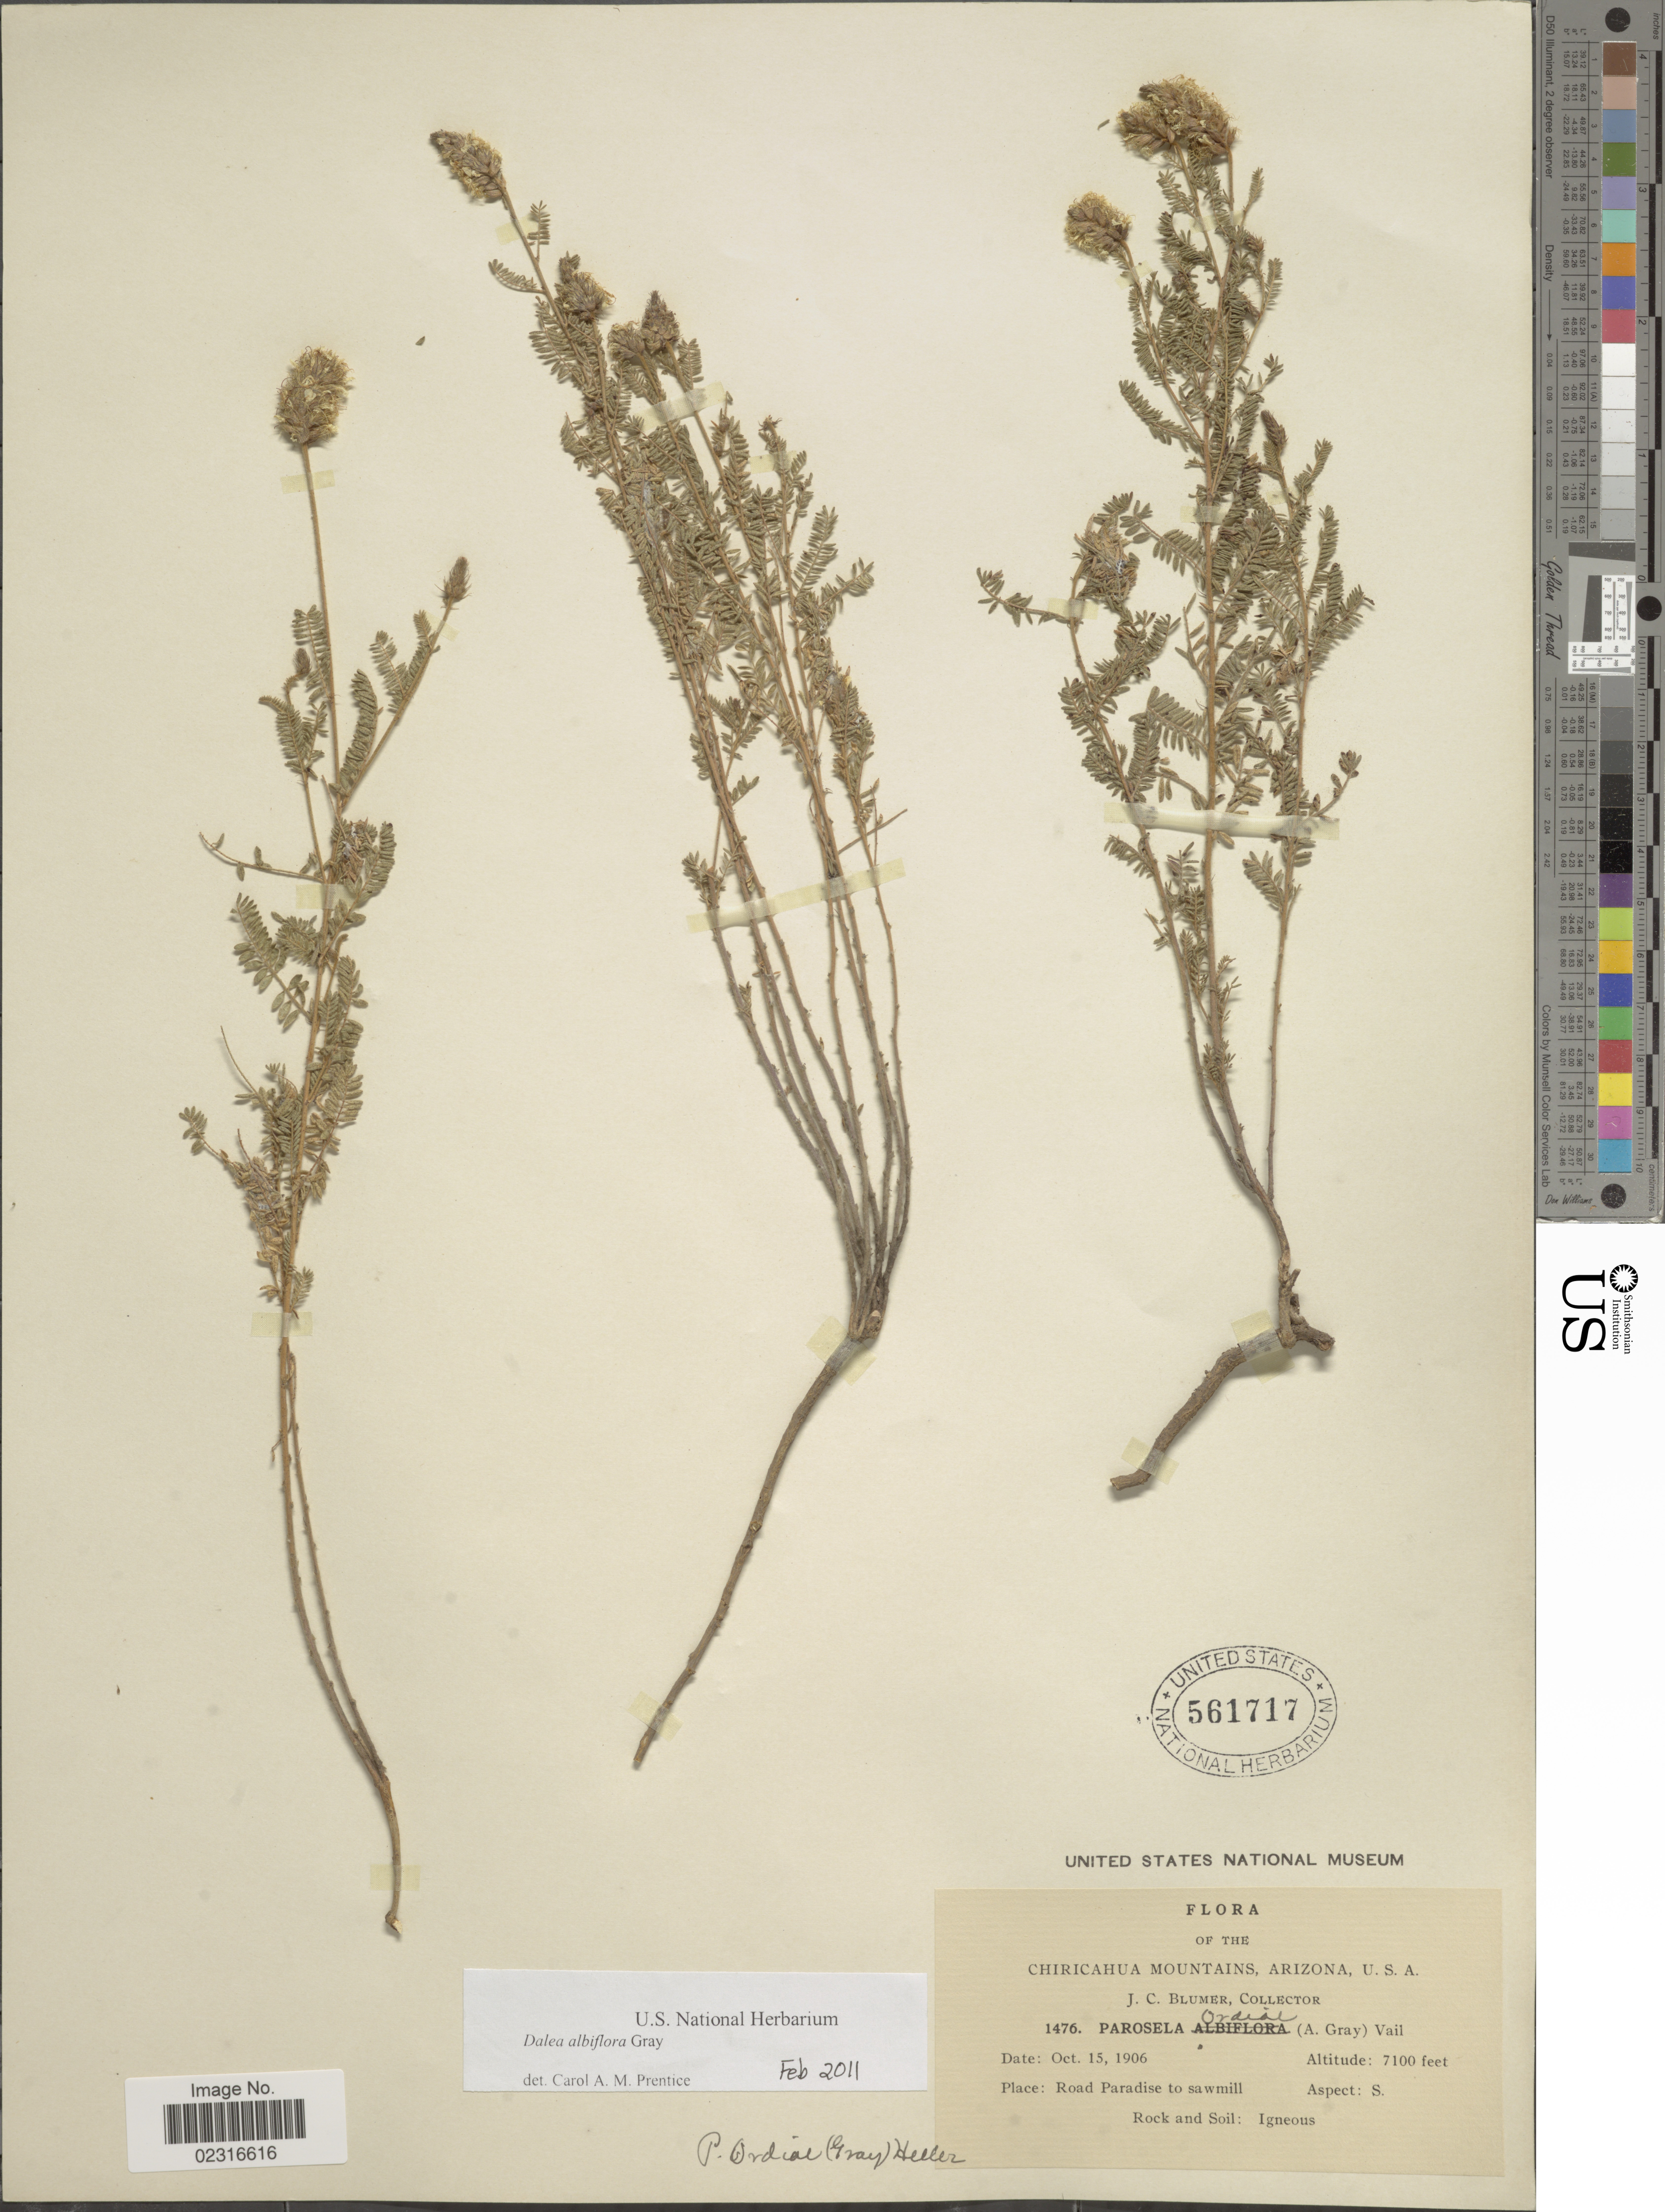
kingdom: Plantae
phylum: Tracheophyta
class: Magnoliopsida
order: Fabales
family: Fabaceae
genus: Dalea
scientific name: Dalea albiflora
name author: A. Gray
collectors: J. C. Blumer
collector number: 1476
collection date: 1906-10-15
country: United States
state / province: Arizona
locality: Chiricahua Mountains. U.S.A. Road Paradise to sawmill.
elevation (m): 2164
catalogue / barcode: US 561717